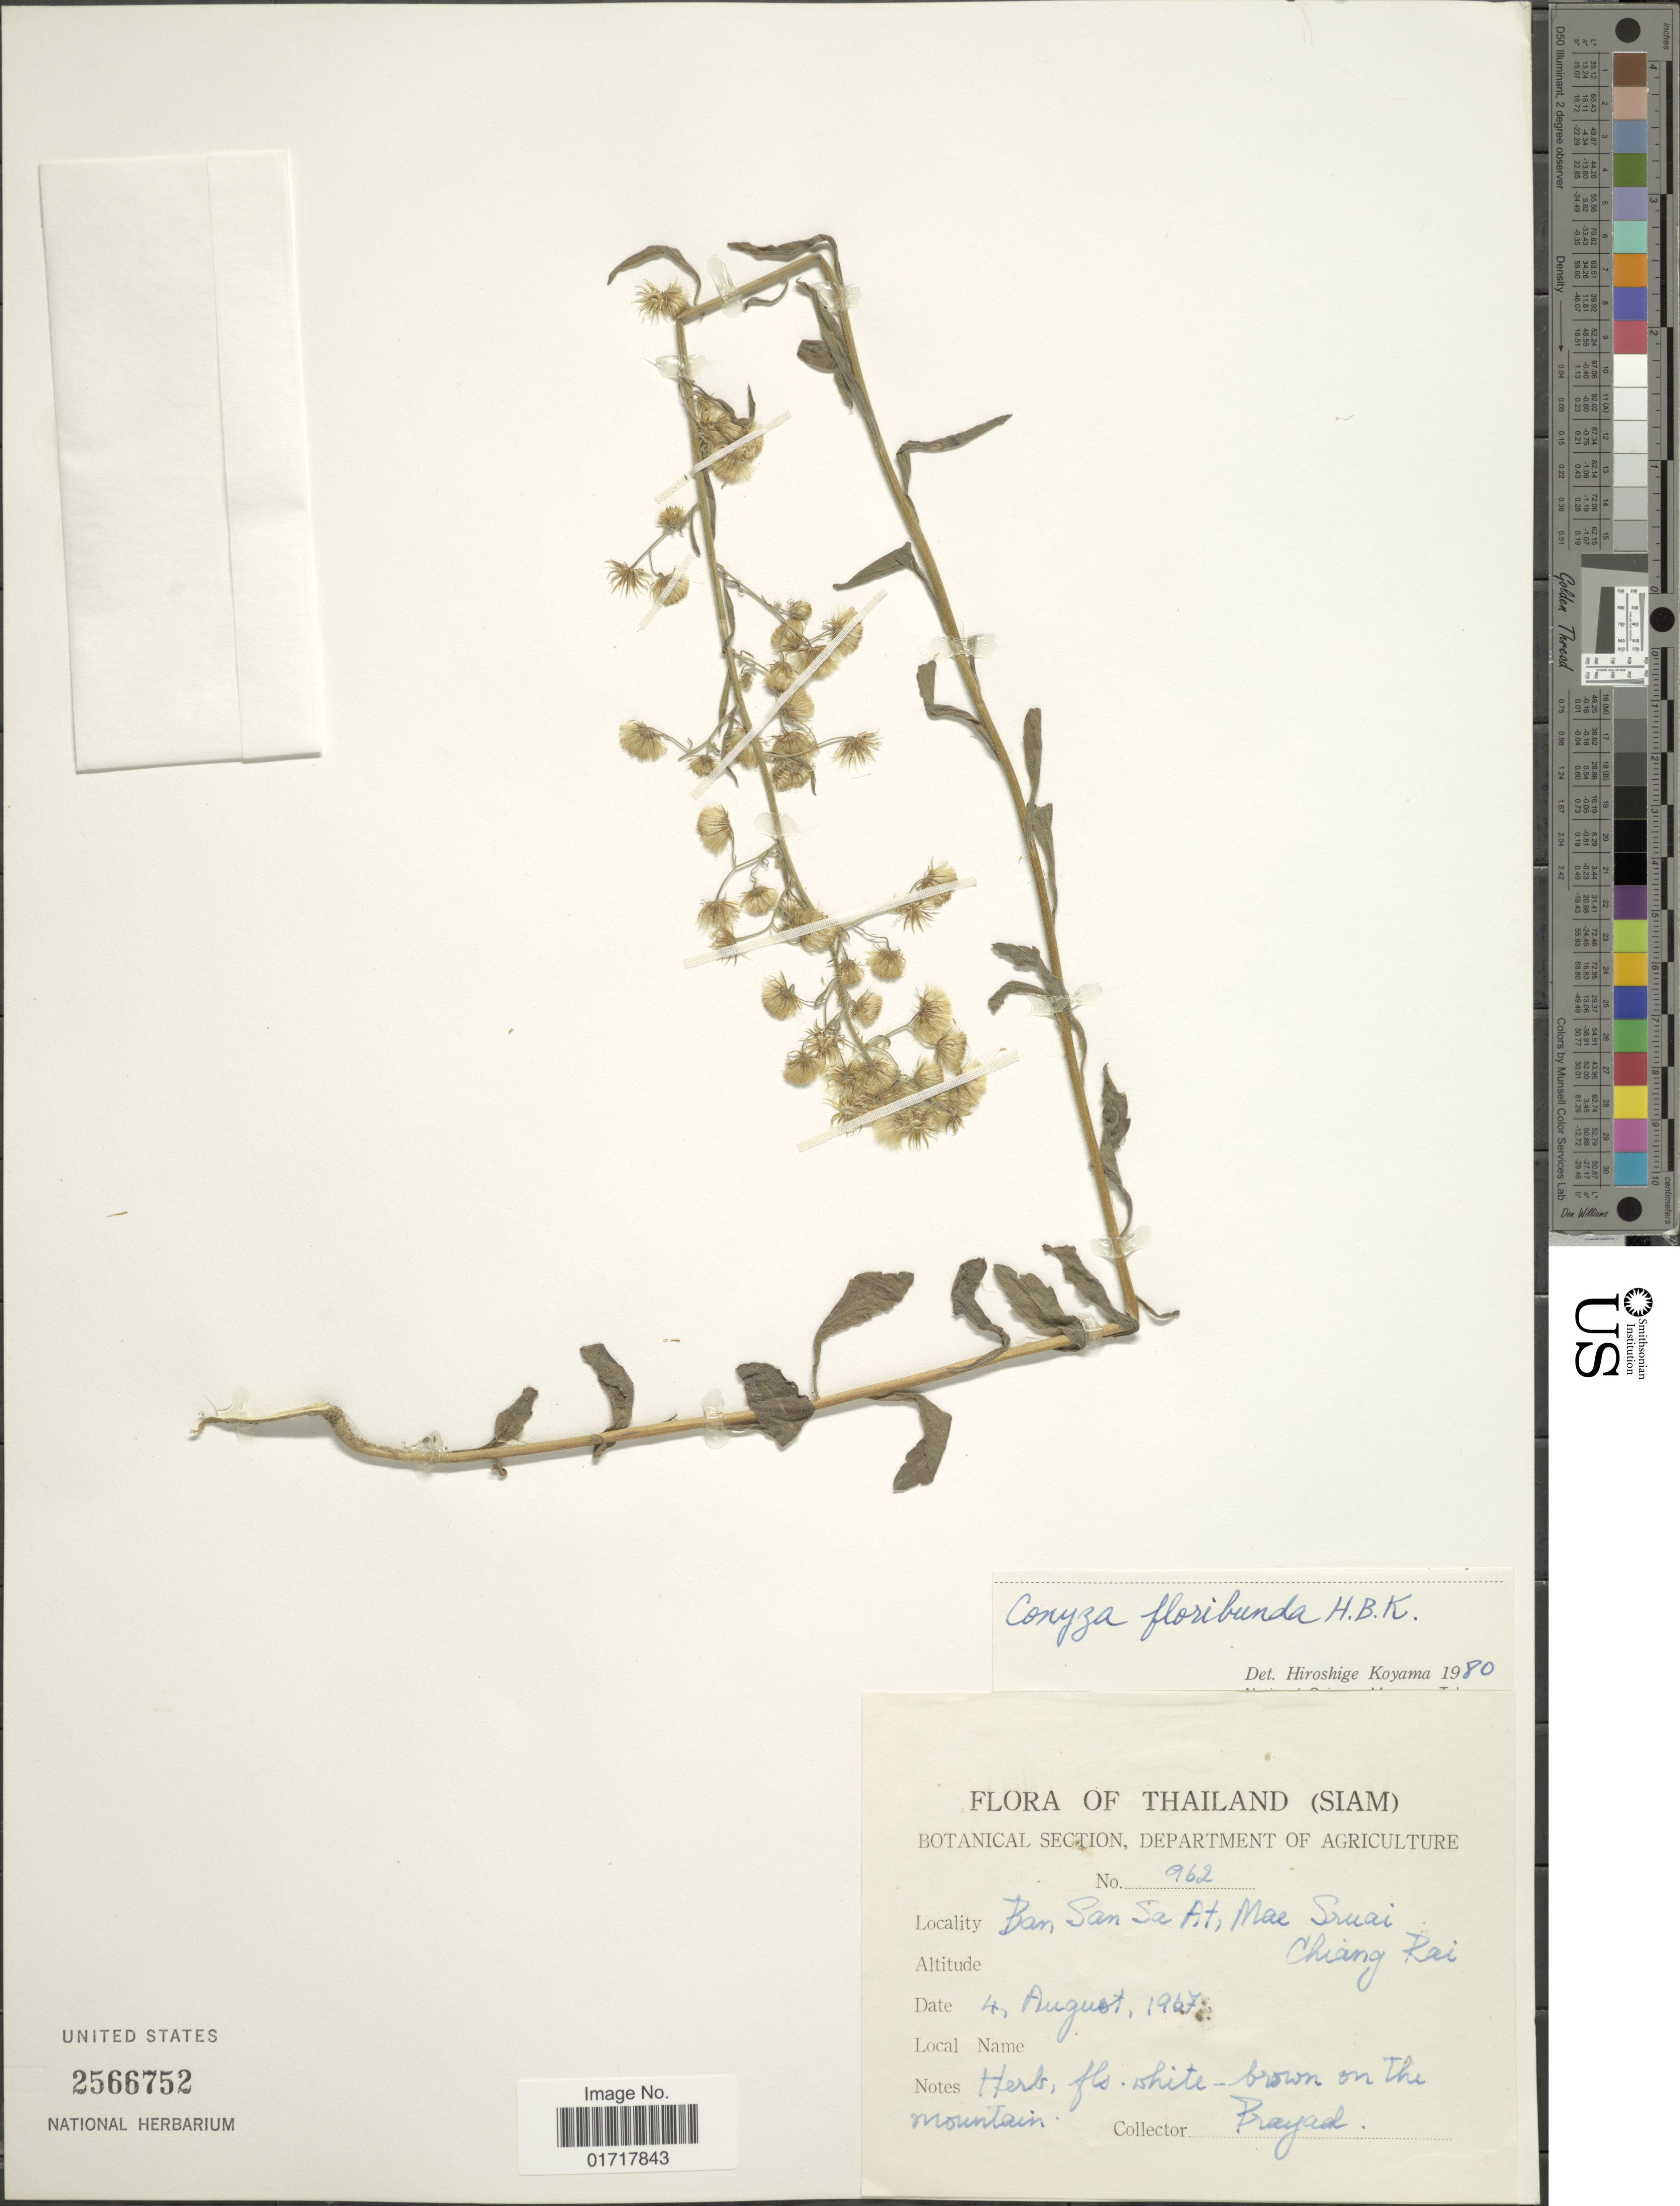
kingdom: Plantae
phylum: Tracheophyta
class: Magnoliopsida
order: Asterales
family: Asteraceae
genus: Conyza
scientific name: Conyza floribunda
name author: Kunth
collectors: Prayad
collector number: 962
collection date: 1967-08-04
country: Thailand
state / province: Chiang Rai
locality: Ban San Sa At, Mae Sruai, Chinag Rai,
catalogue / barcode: US 2566752